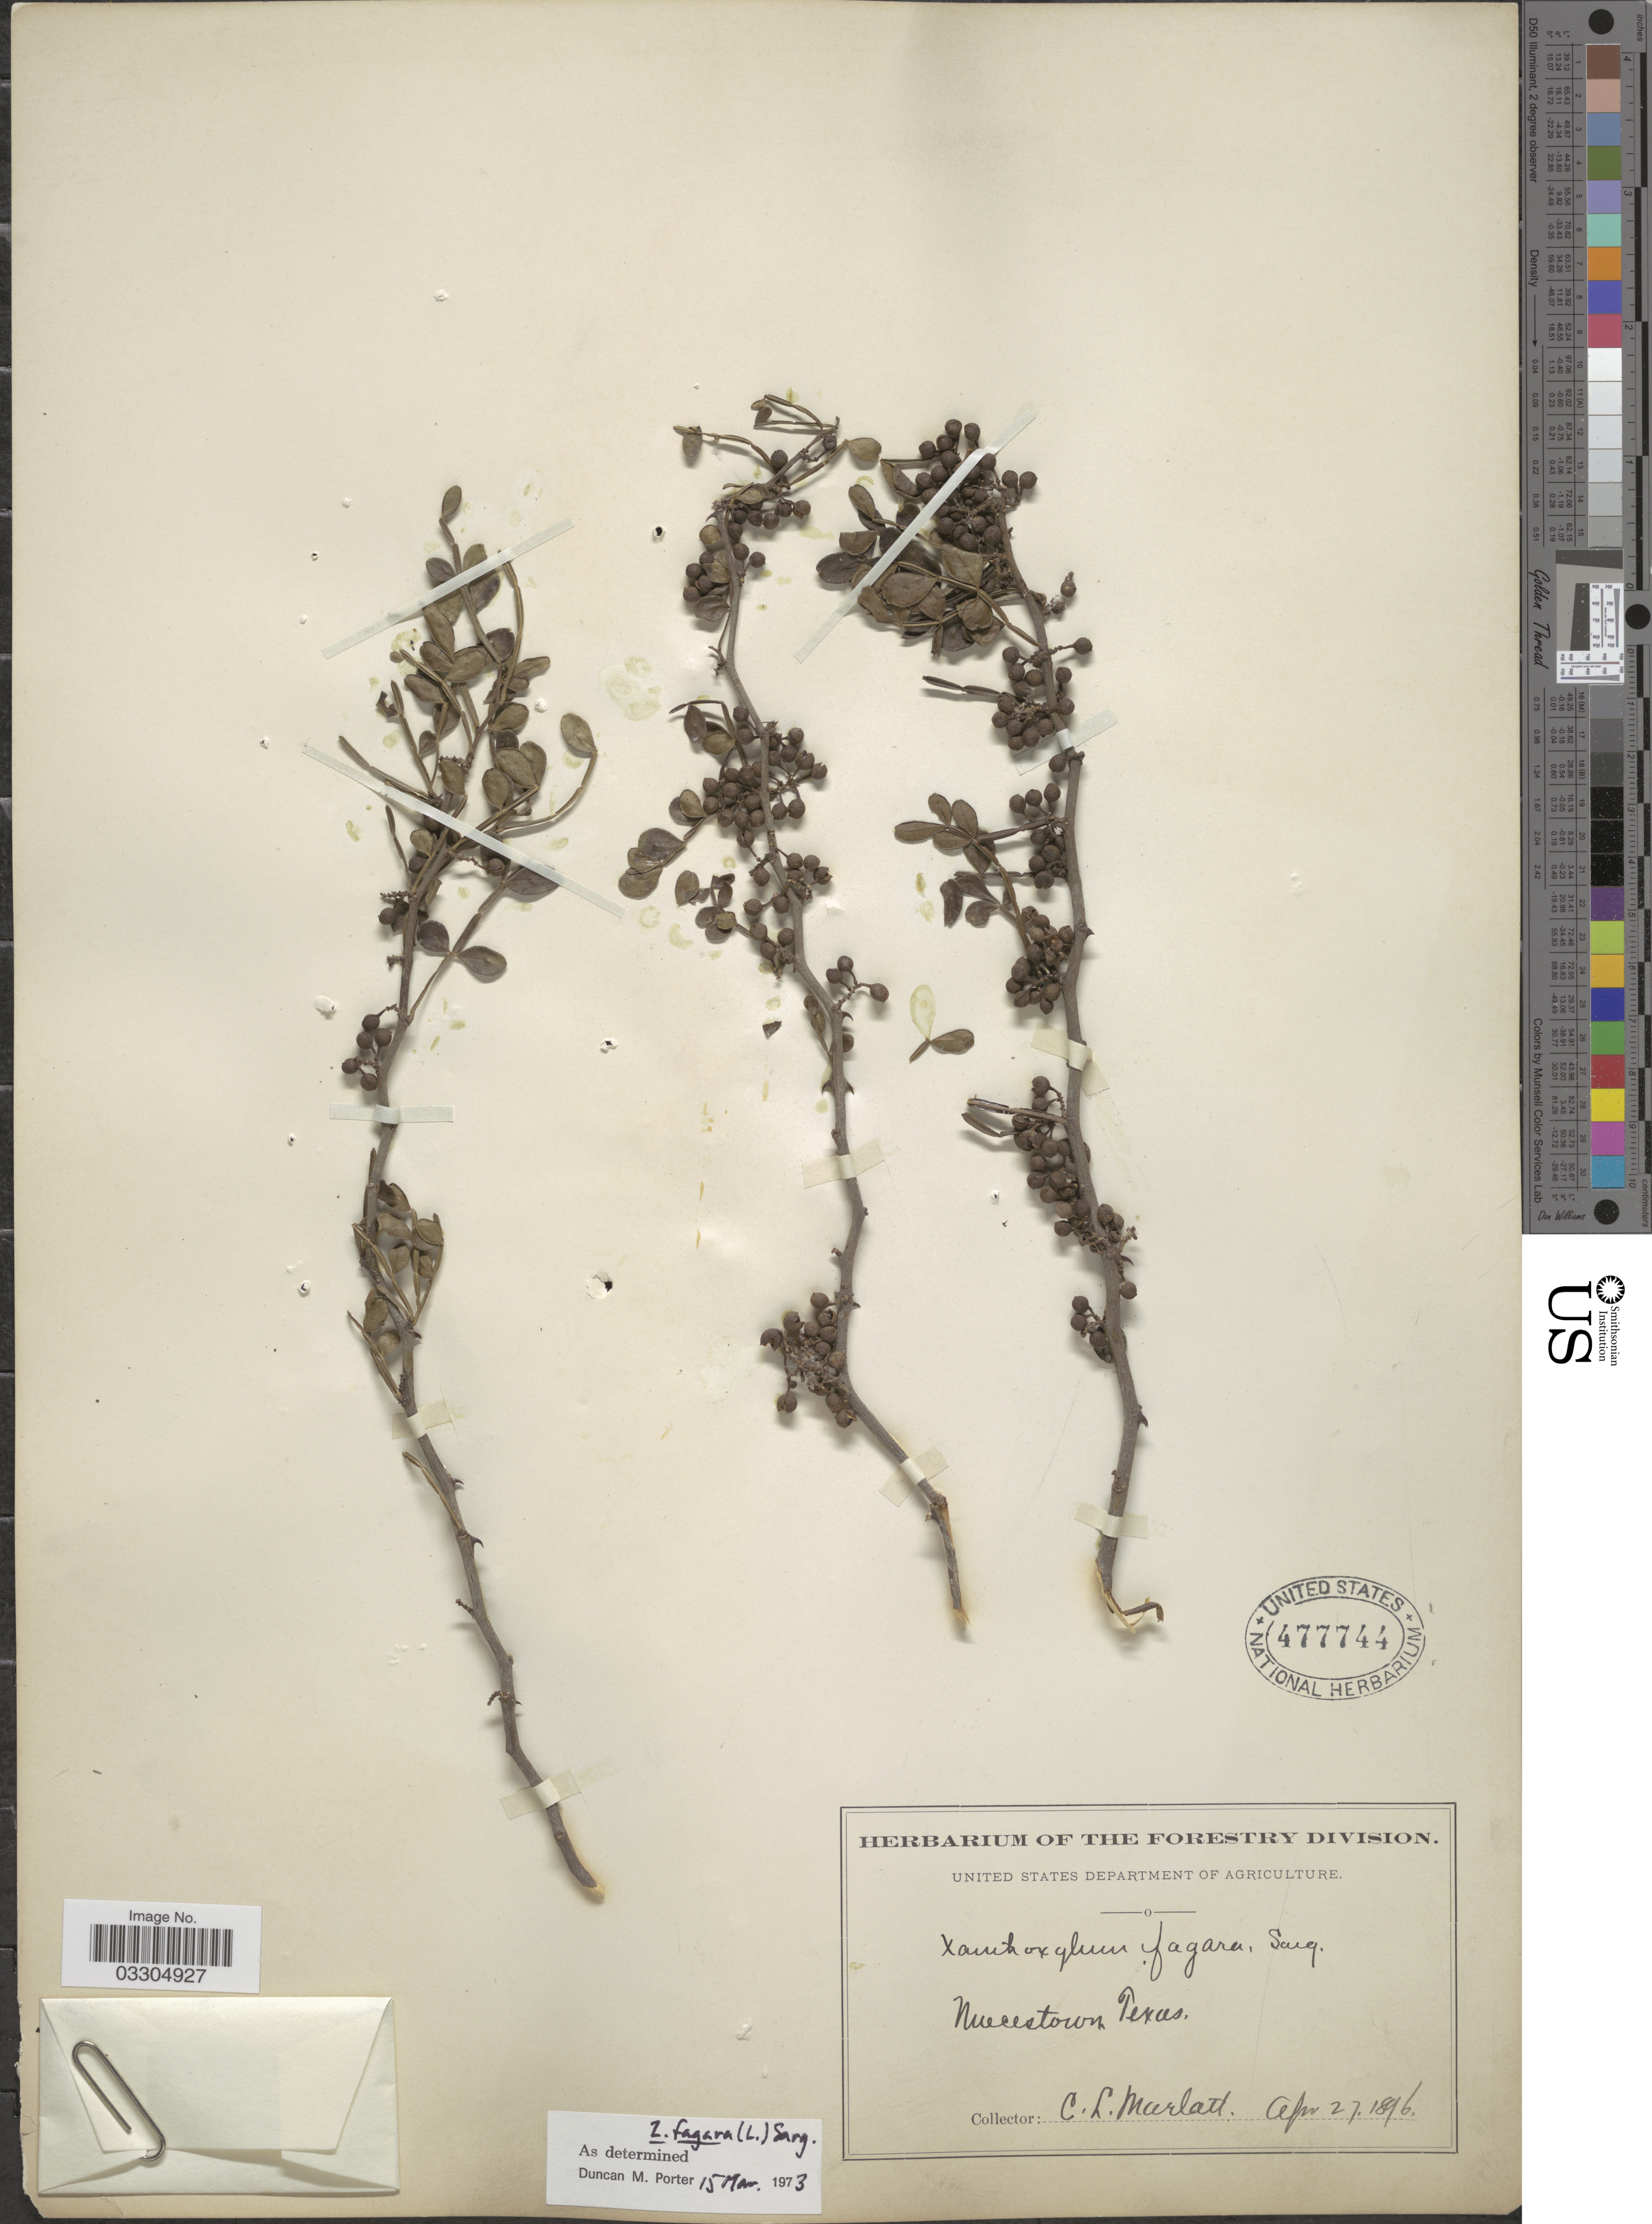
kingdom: Plantae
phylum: Tracheophyta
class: Magnoliopsida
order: Sapindales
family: Rutaceae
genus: Zanthoxylum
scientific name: Zanthoxylum fagara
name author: (L.) Sarg.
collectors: C. Marlatt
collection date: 1896-04-27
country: United States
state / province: Texas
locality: Nuecestown.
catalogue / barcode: US 477744